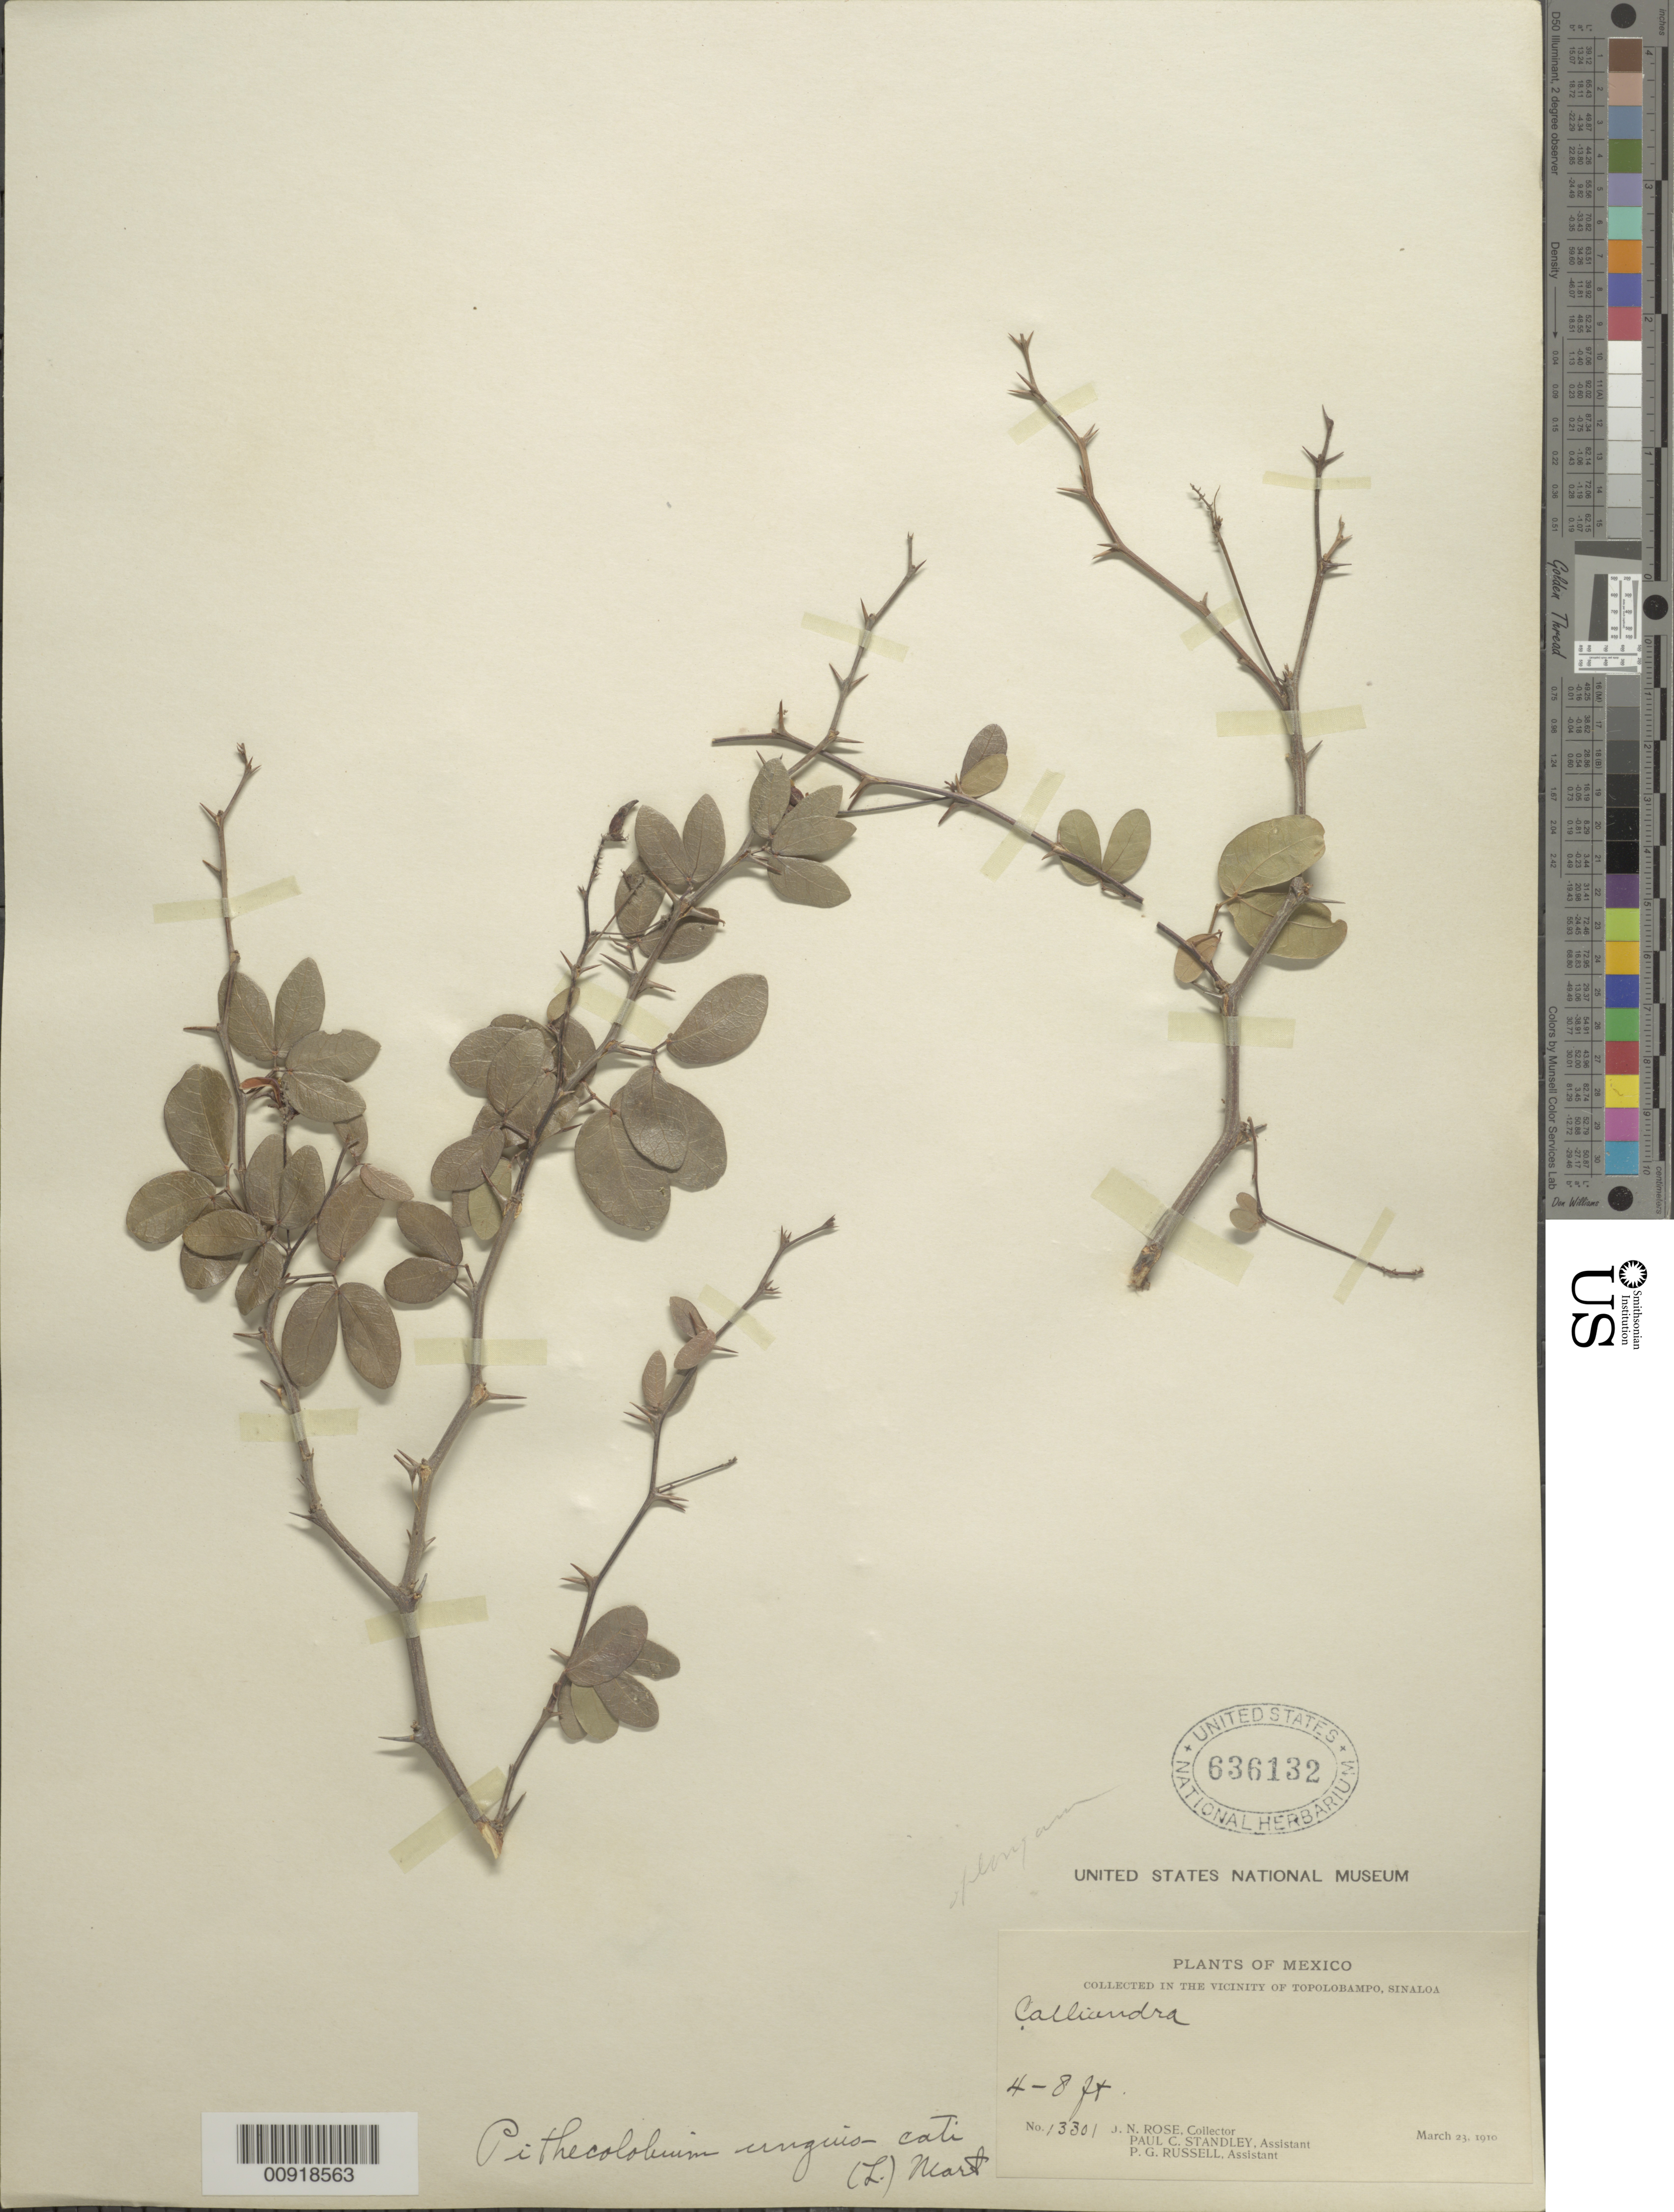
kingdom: Plantae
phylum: Tracheophyta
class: Magnoliopsida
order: Fabales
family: Fabaceae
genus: Pithecellobium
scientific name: Pithecellobium oblongum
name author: Benth.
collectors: J. N. Rose, P. C. Standley & P. G. Russell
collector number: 13301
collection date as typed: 23 Mar 1910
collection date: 1910-03-23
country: Mexico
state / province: Sinaloa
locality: In the vicinity of Topolobampo, Sinaloa.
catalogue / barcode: US 636132